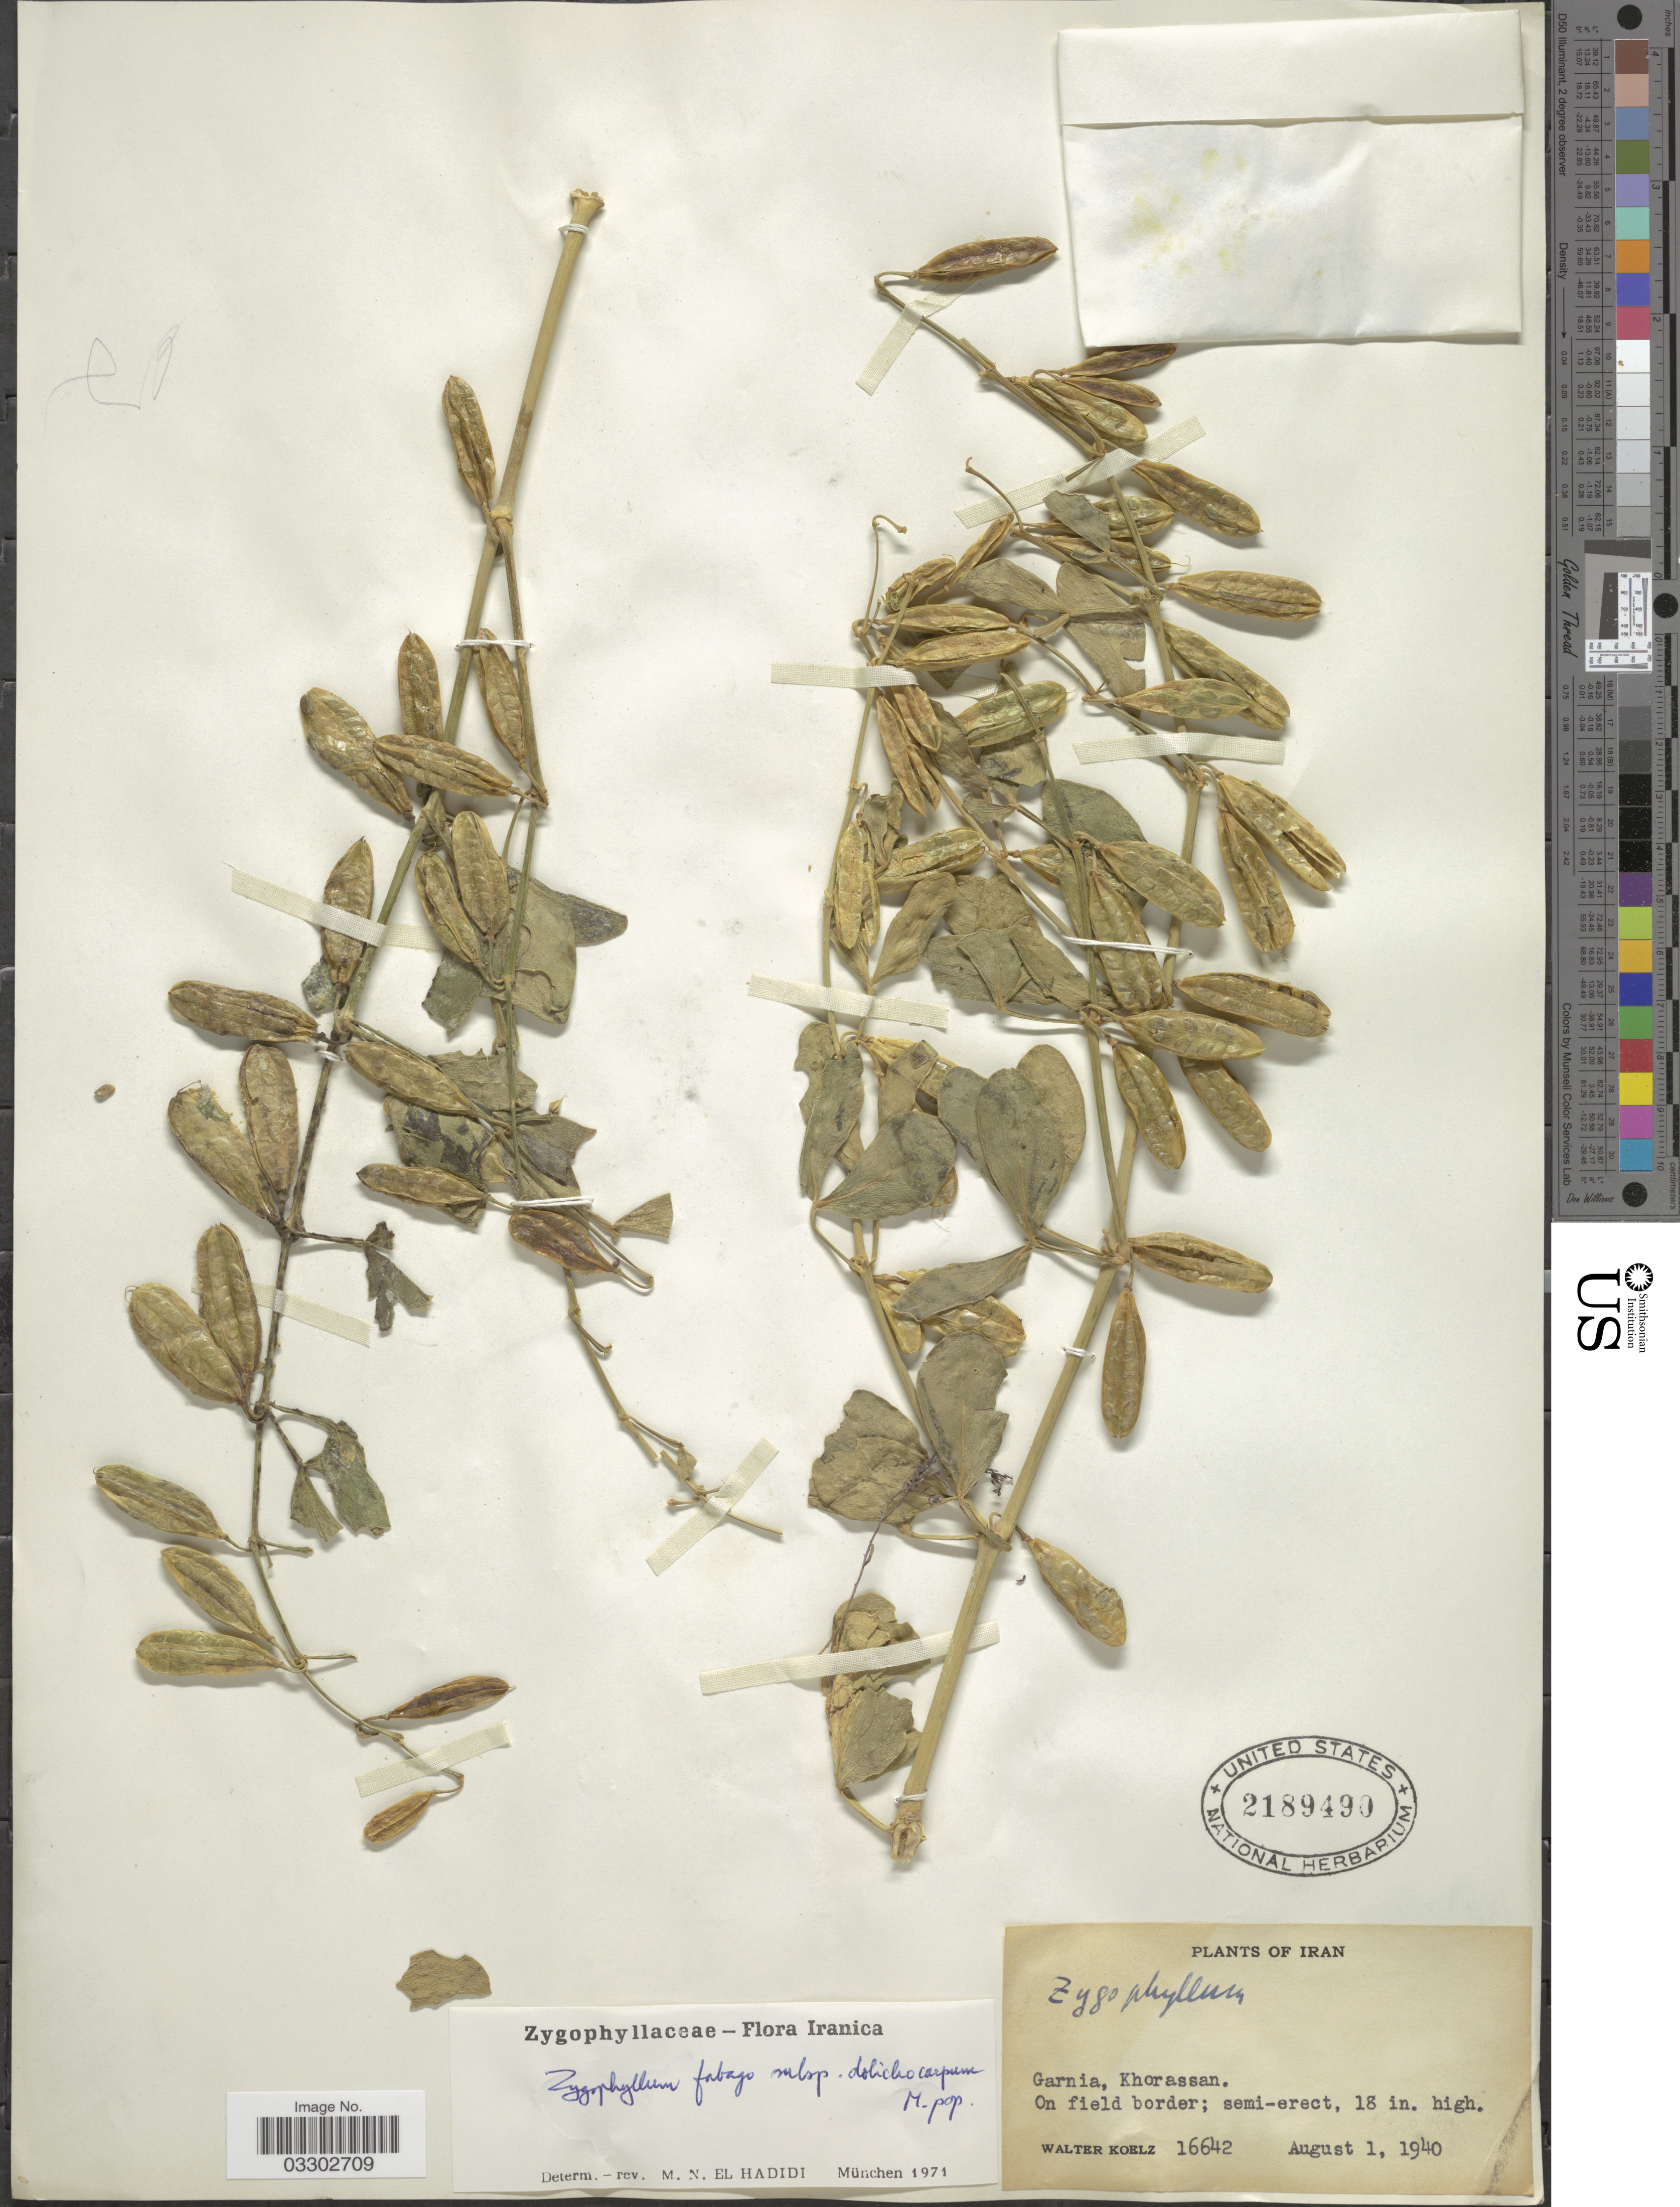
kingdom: Plantae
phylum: Tracheophyta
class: Magnoliopsida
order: Zygophyllales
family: Zygophyllaceae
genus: Zygophyllum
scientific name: Zygophyllum fabago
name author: L.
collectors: W. N. Koelz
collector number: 16642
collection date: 1940-08-01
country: Iran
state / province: Khorasan [obsolete]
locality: Garnia, Khorassan.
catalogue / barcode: US 2189490